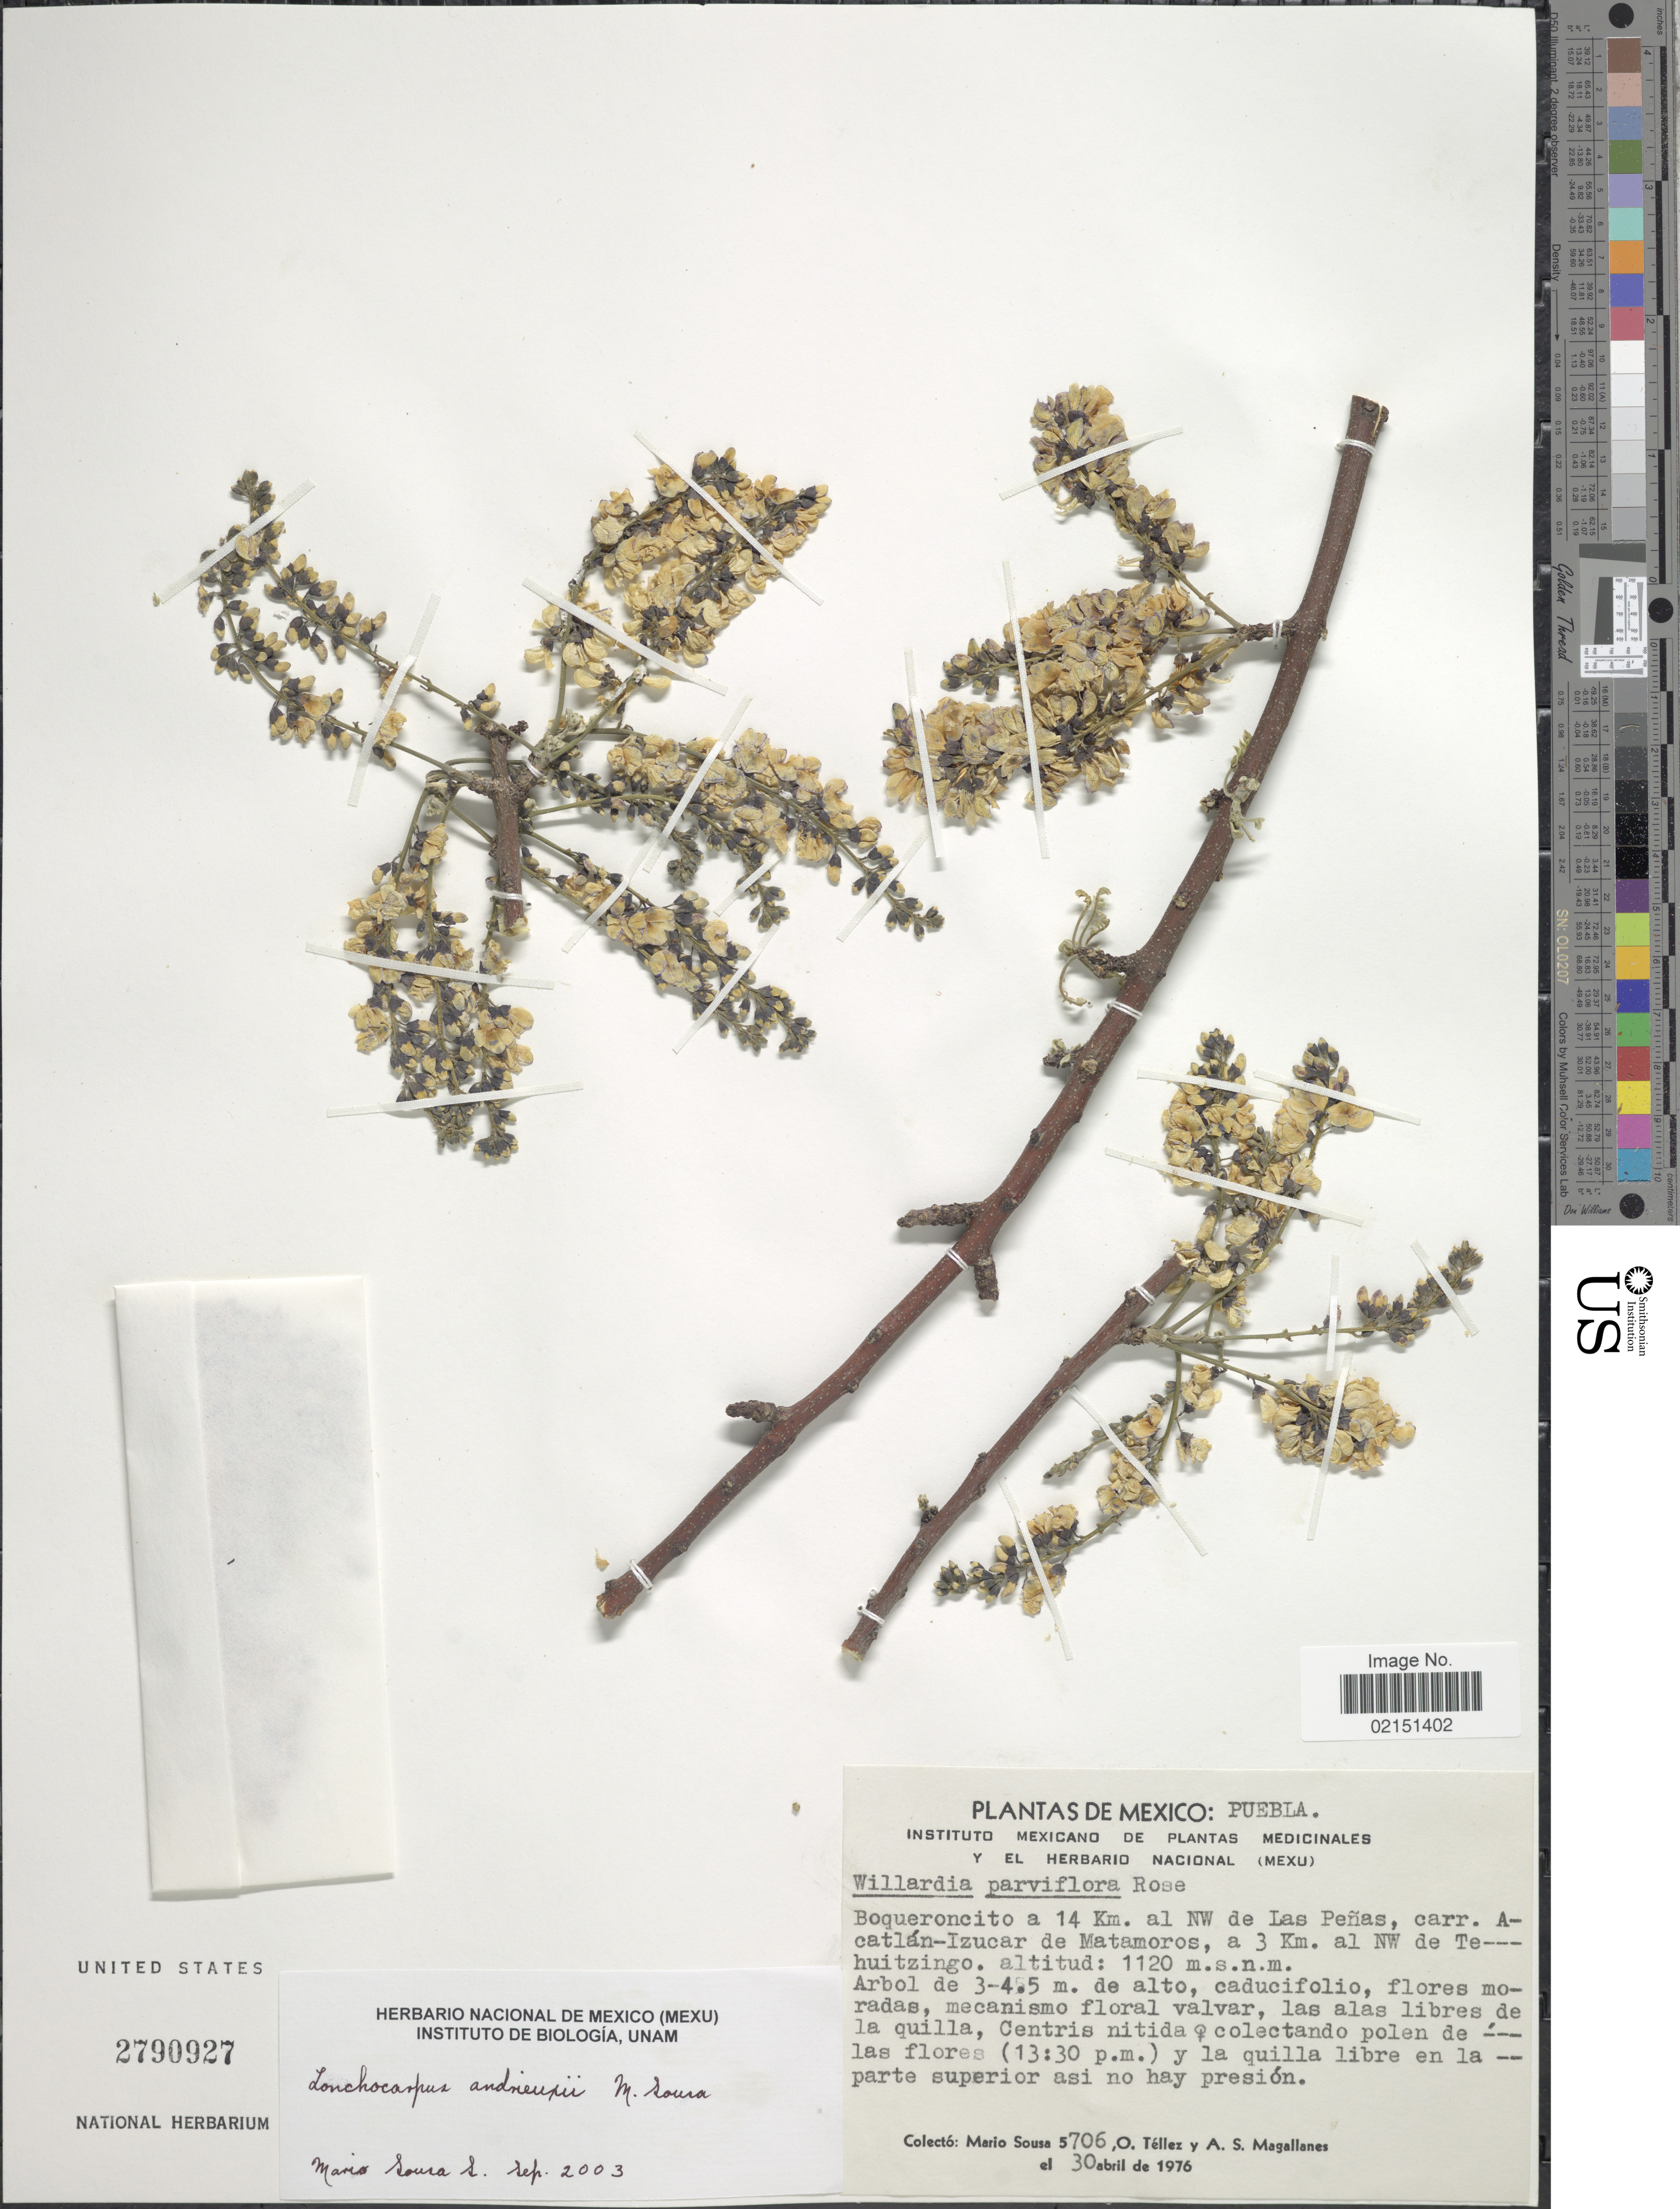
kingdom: Plantae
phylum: Tracheophyta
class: Magnoliopsida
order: Fabales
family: Fabaceae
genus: Lonchocarpus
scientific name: Lonchocarpus andrieuxii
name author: M. Sousa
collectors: M. Sousa S., O. Tellez & A. Magallanes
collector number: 5706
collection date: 1976-04-30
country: Mexico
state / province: Puebla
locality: Boqueroncito a 14 km. al NW de Las Peñas, carr. Acatlán-Izucar de Matamoros, a 3 km. al NW de Tehuitzingo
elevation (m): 1120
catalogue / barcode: US 2790927